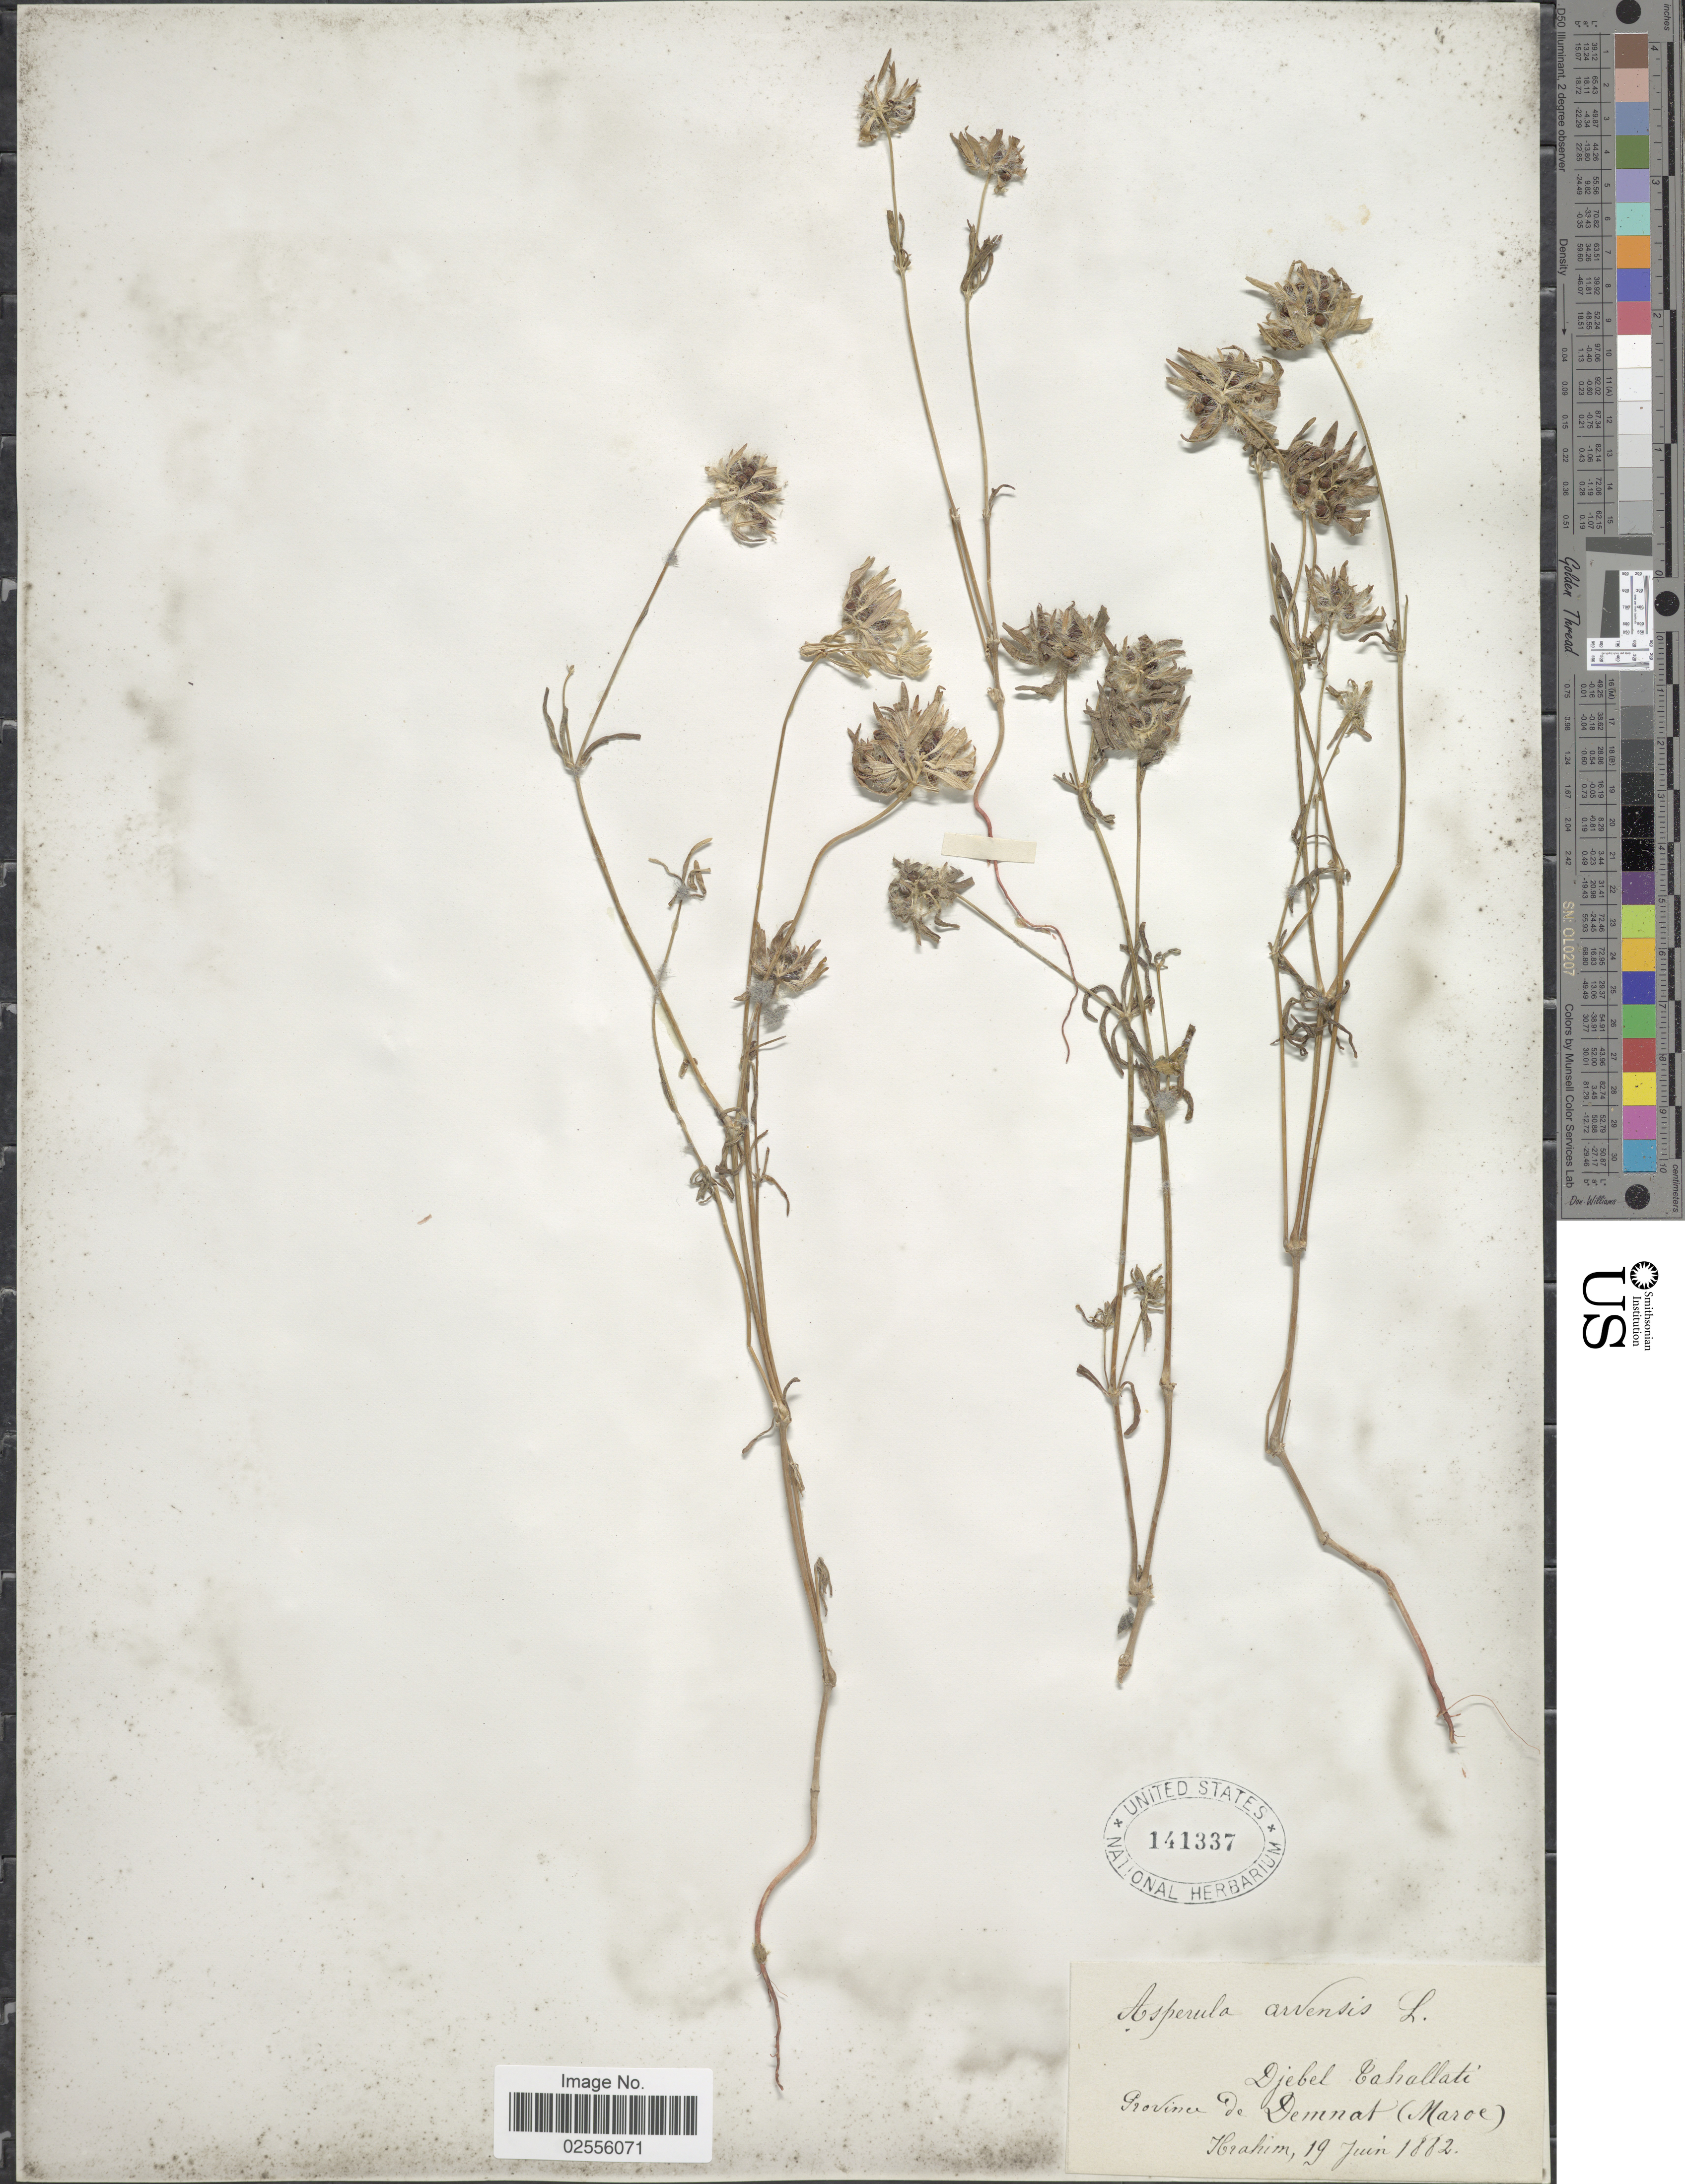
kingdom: Plantae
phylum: Tracheophyta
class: Magnoliopsida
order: Gentianales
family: Rubiaceae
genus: Asperula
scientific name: Asperula arvensis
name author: L.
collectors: -. Ibrahim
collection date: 1882-06-19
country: Morocco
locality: Djebel Tahallati, Province de Demnat (Maroc.).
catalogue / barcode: US 141337